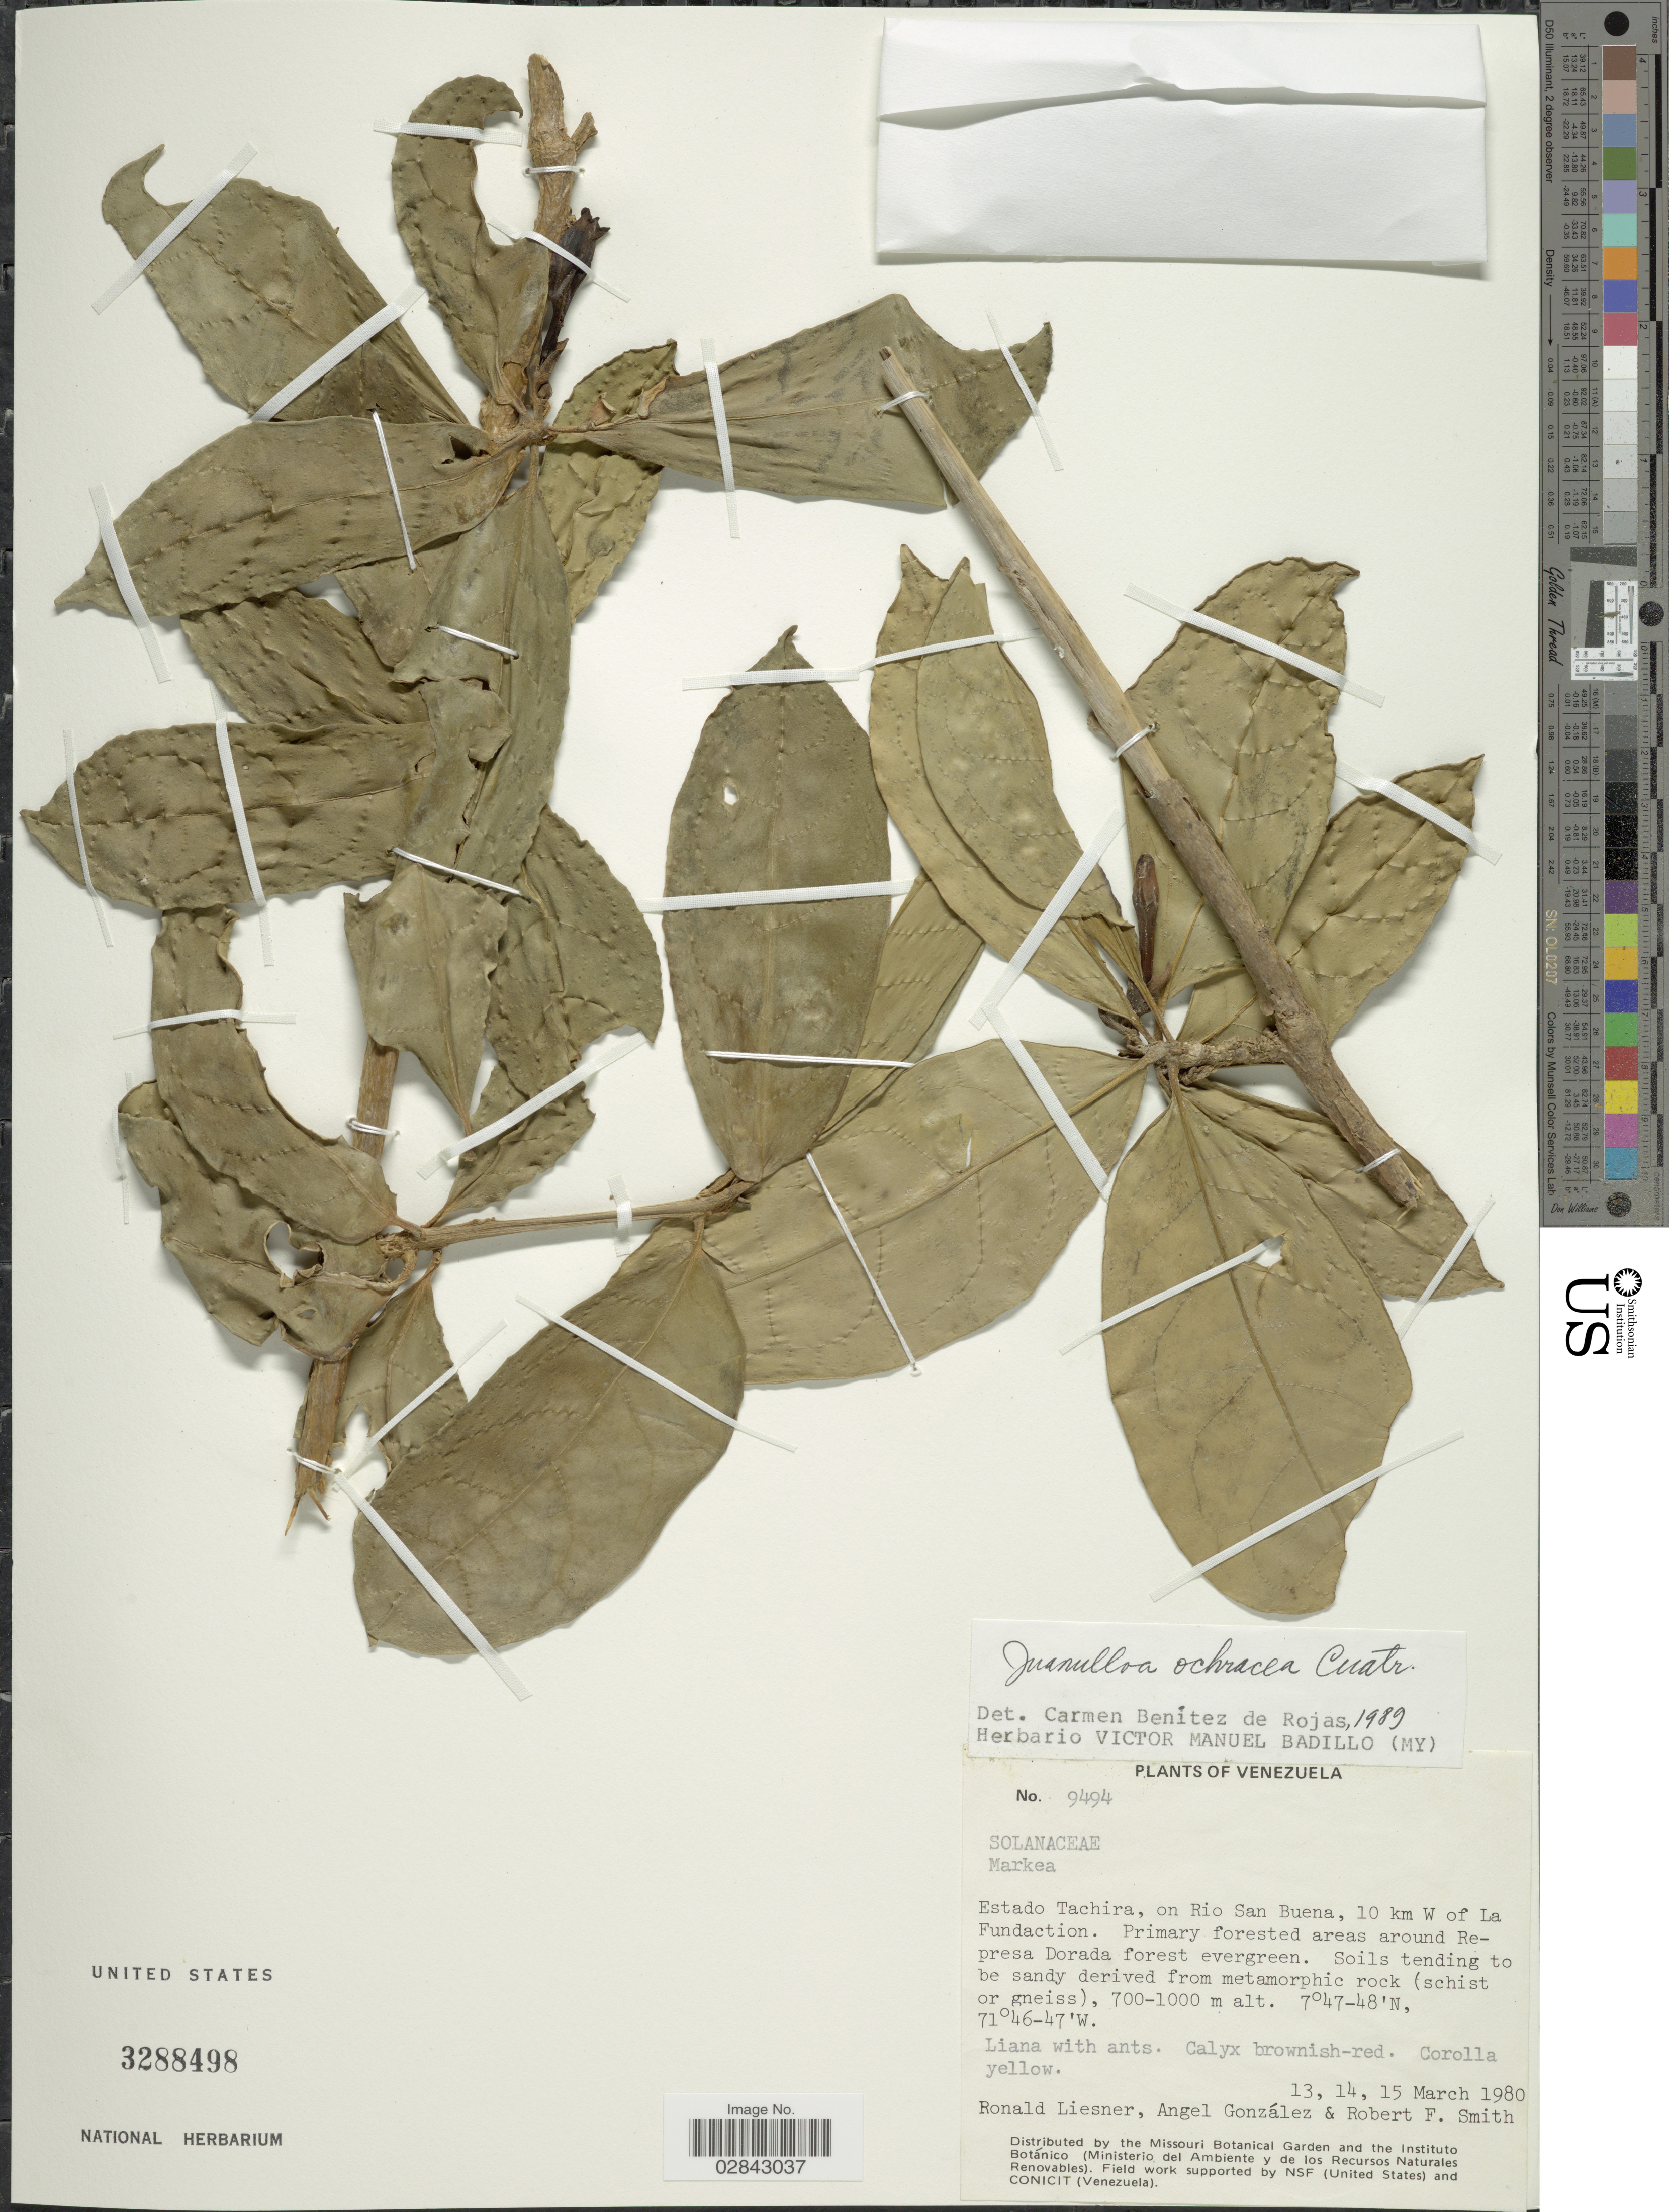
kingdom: Plantae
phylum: Tracheophyta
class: Magnoliopsida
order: Solanales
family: Solanaceae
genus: Juanulloa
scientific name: Juanulloa ochracea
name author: Cuatrec.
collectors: R. L. Liesner, A. C. González & R. F. Smith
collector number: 9494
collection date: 1980-03-13/1980-03-15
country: Venezuela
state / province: Tachira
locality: On Rio San Buena, 10 km W of La Fundaction. Primary forested areas around Represa Dorada forest evergreen.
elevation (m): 700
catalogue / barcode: US 3288498